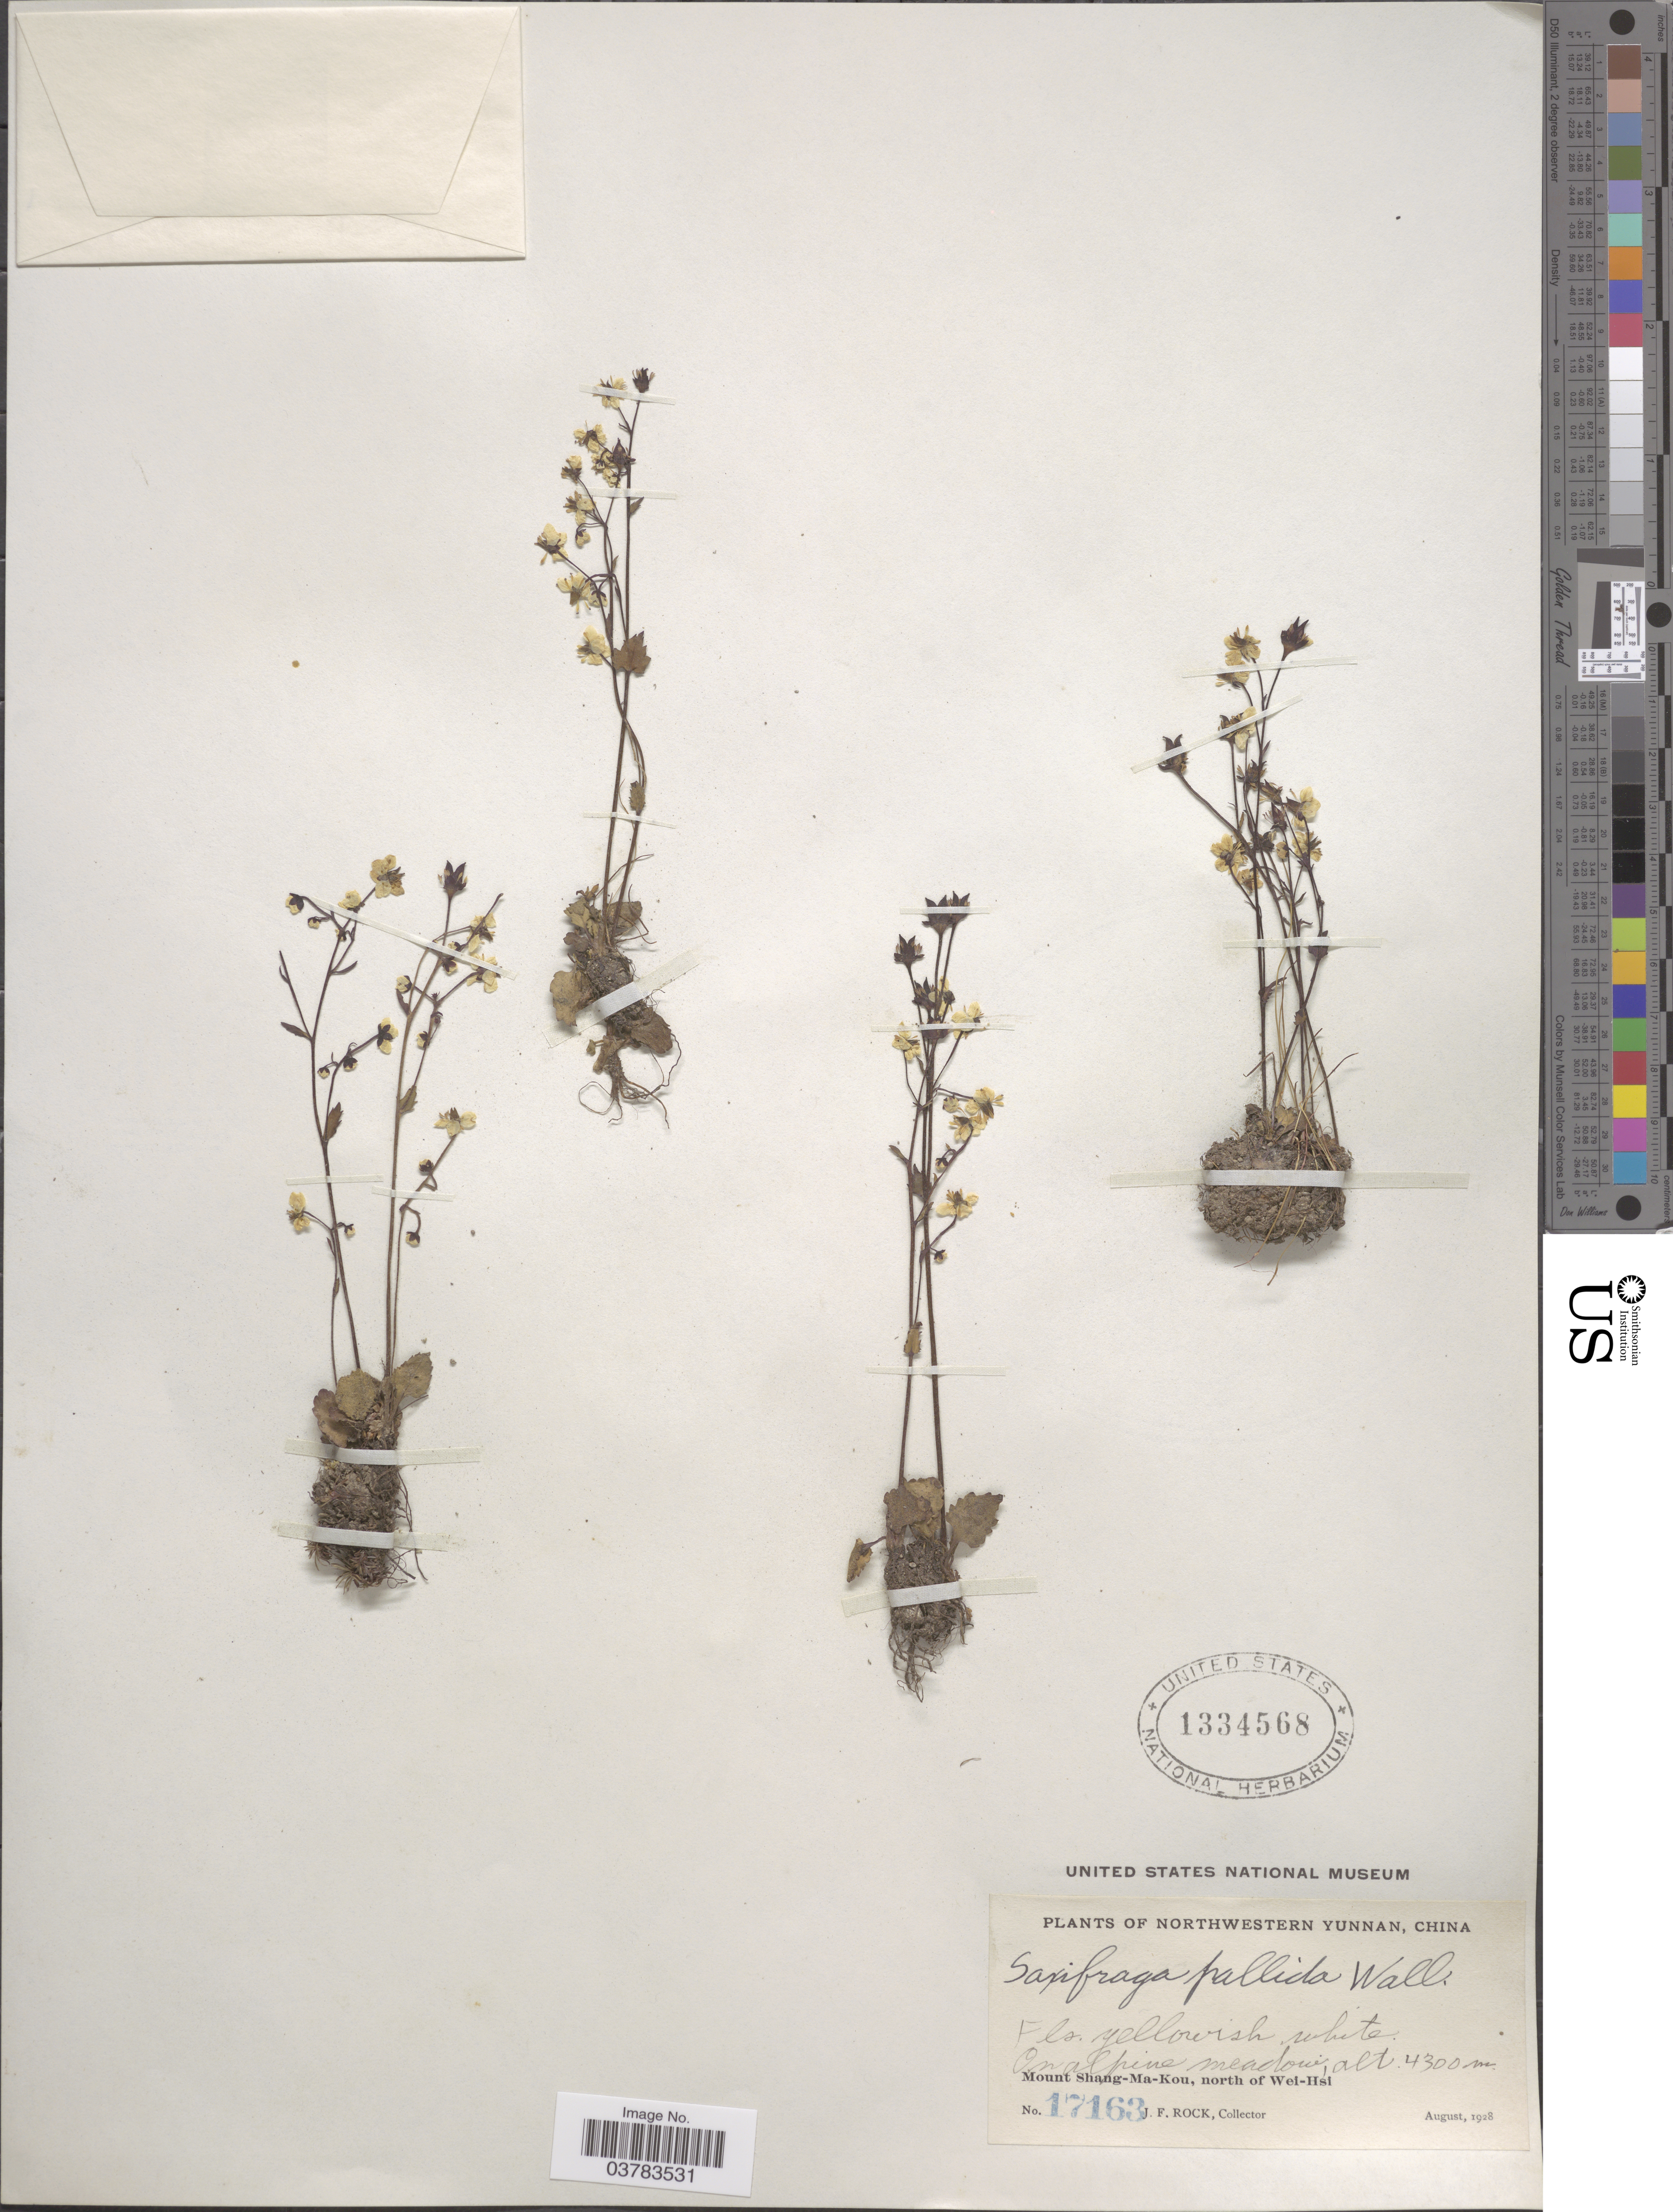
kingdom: Plantae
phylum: Tracheophyta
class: Magnoliopsida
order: Saxifragales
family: Saxifragaceae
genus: Micranthes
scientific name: Micranthes pallida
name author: (Wall. ex Ser.) Losinsk.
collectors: J. Rock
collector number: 17163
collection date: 1928-08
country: China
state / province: Yunnan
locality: Northwestern Yunnan. On alpine meadow. Mount Shang-Ma-Kou, north of Wei-Hsi.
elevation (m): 4300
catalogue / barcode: US 1334568